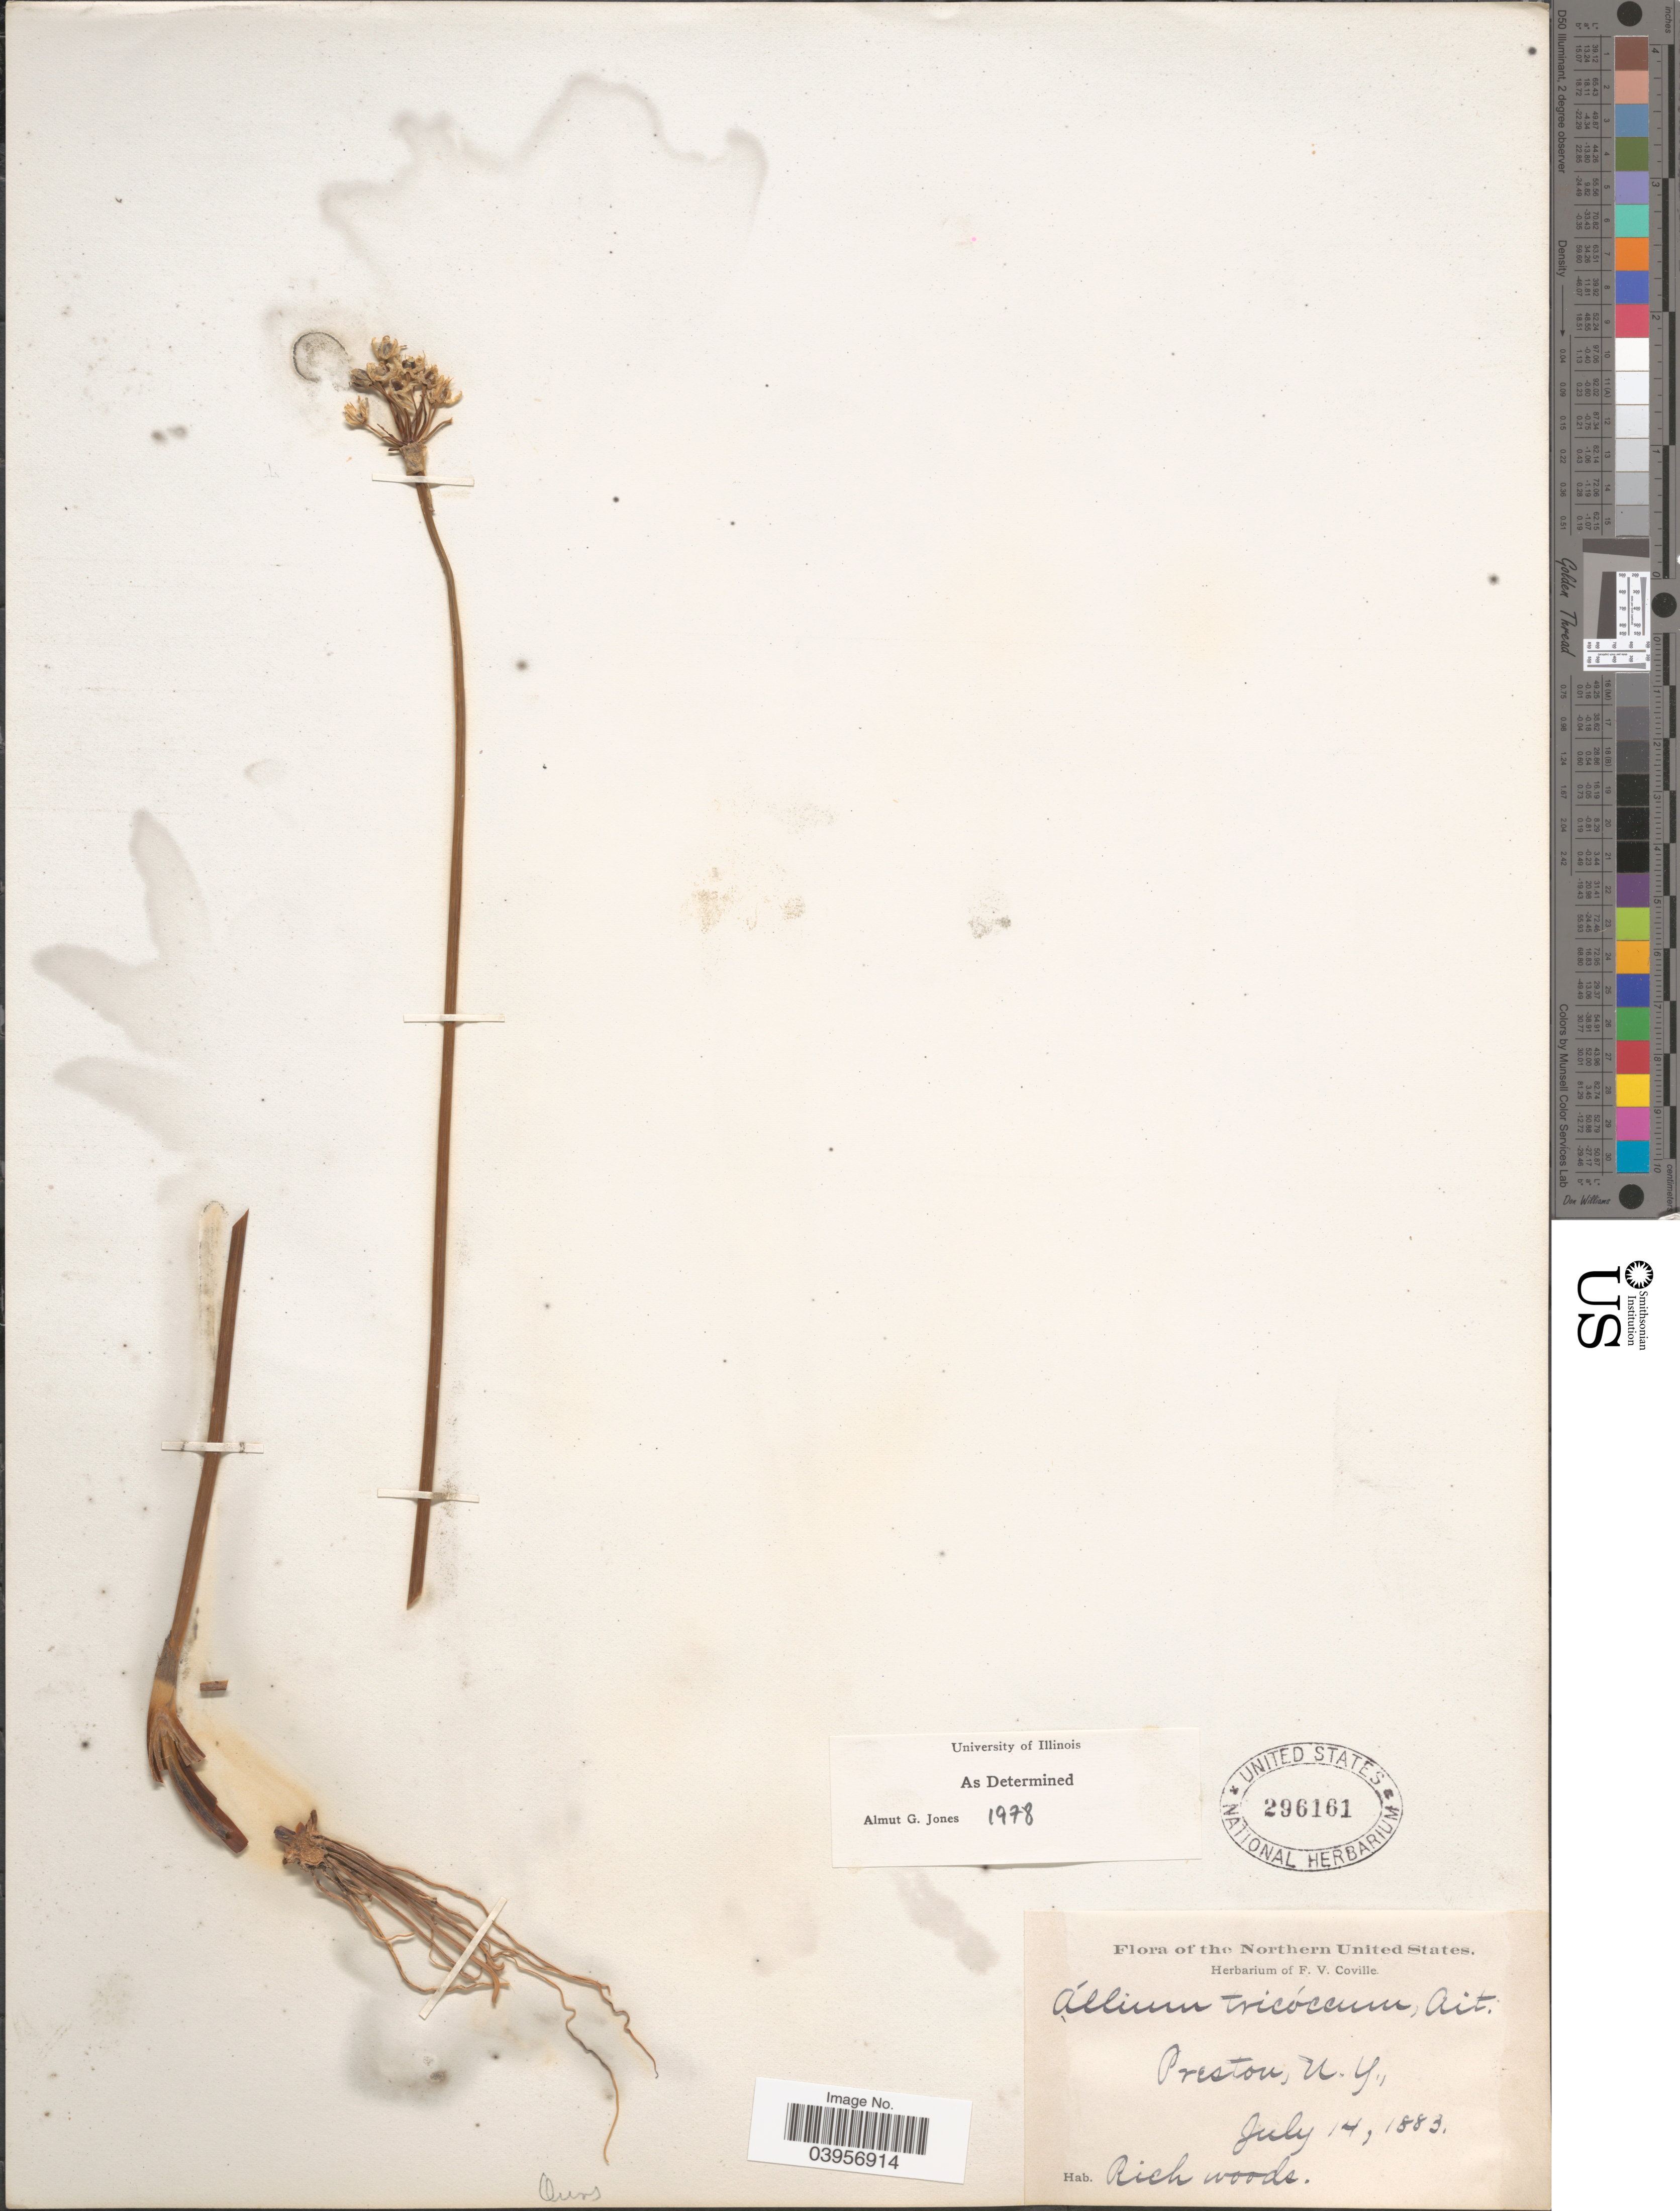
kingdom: Plantae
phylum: Tracheophyta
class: Liliopsida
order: Asparagales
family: Amaryllidaceae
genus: Allium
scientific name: Allium tricoccum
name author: Aiton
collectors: ex herb. F. V. Coville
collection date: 1883-07-14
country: United States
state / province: New York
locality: The Northern United States. Preston.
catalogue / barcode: US 296161